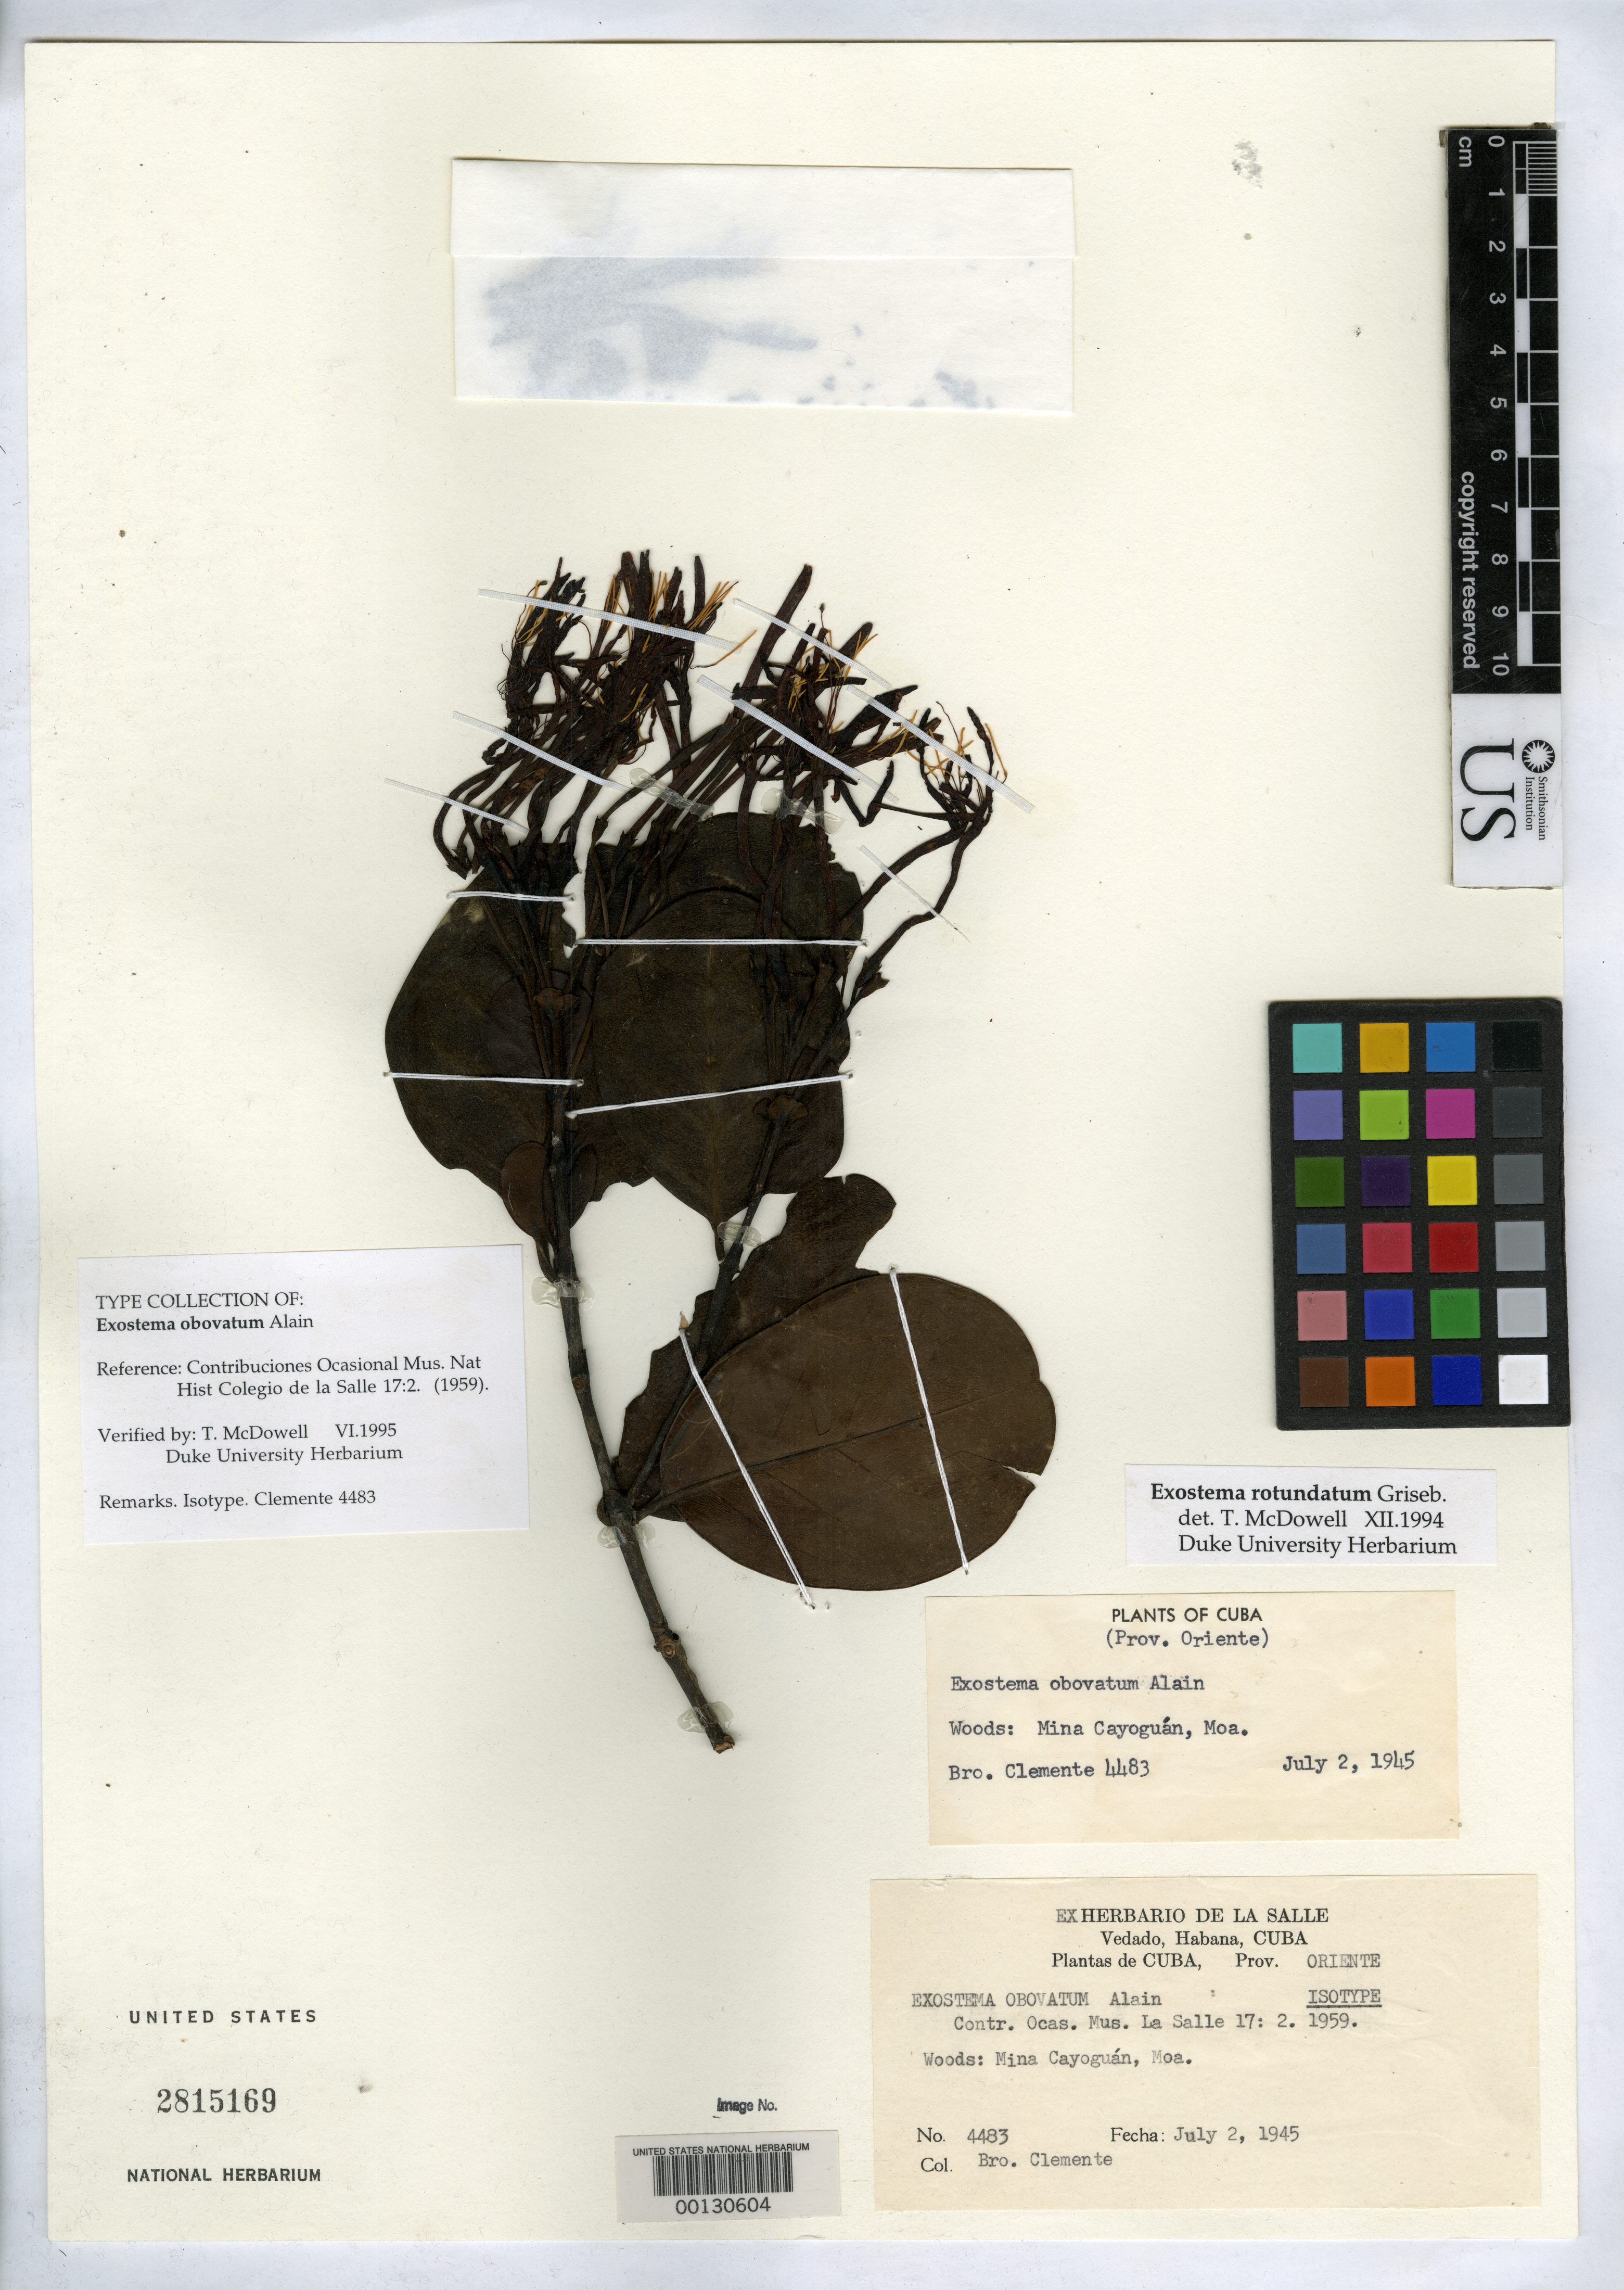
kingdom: Plantae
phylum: Tracheophyta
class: Magnoliopsida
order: Gentianales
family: Rubiaceae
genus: Exostema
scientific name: Exostema obovatum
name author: Alain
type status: Isotype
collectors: A. Clément Téteau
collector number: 4483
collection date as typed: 02 Jul 1945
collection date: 1945-07-02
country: Cuba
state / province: Oriente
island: Greater Antilles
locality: Mina Cayoguan, Moa.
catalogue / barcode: US 2815169